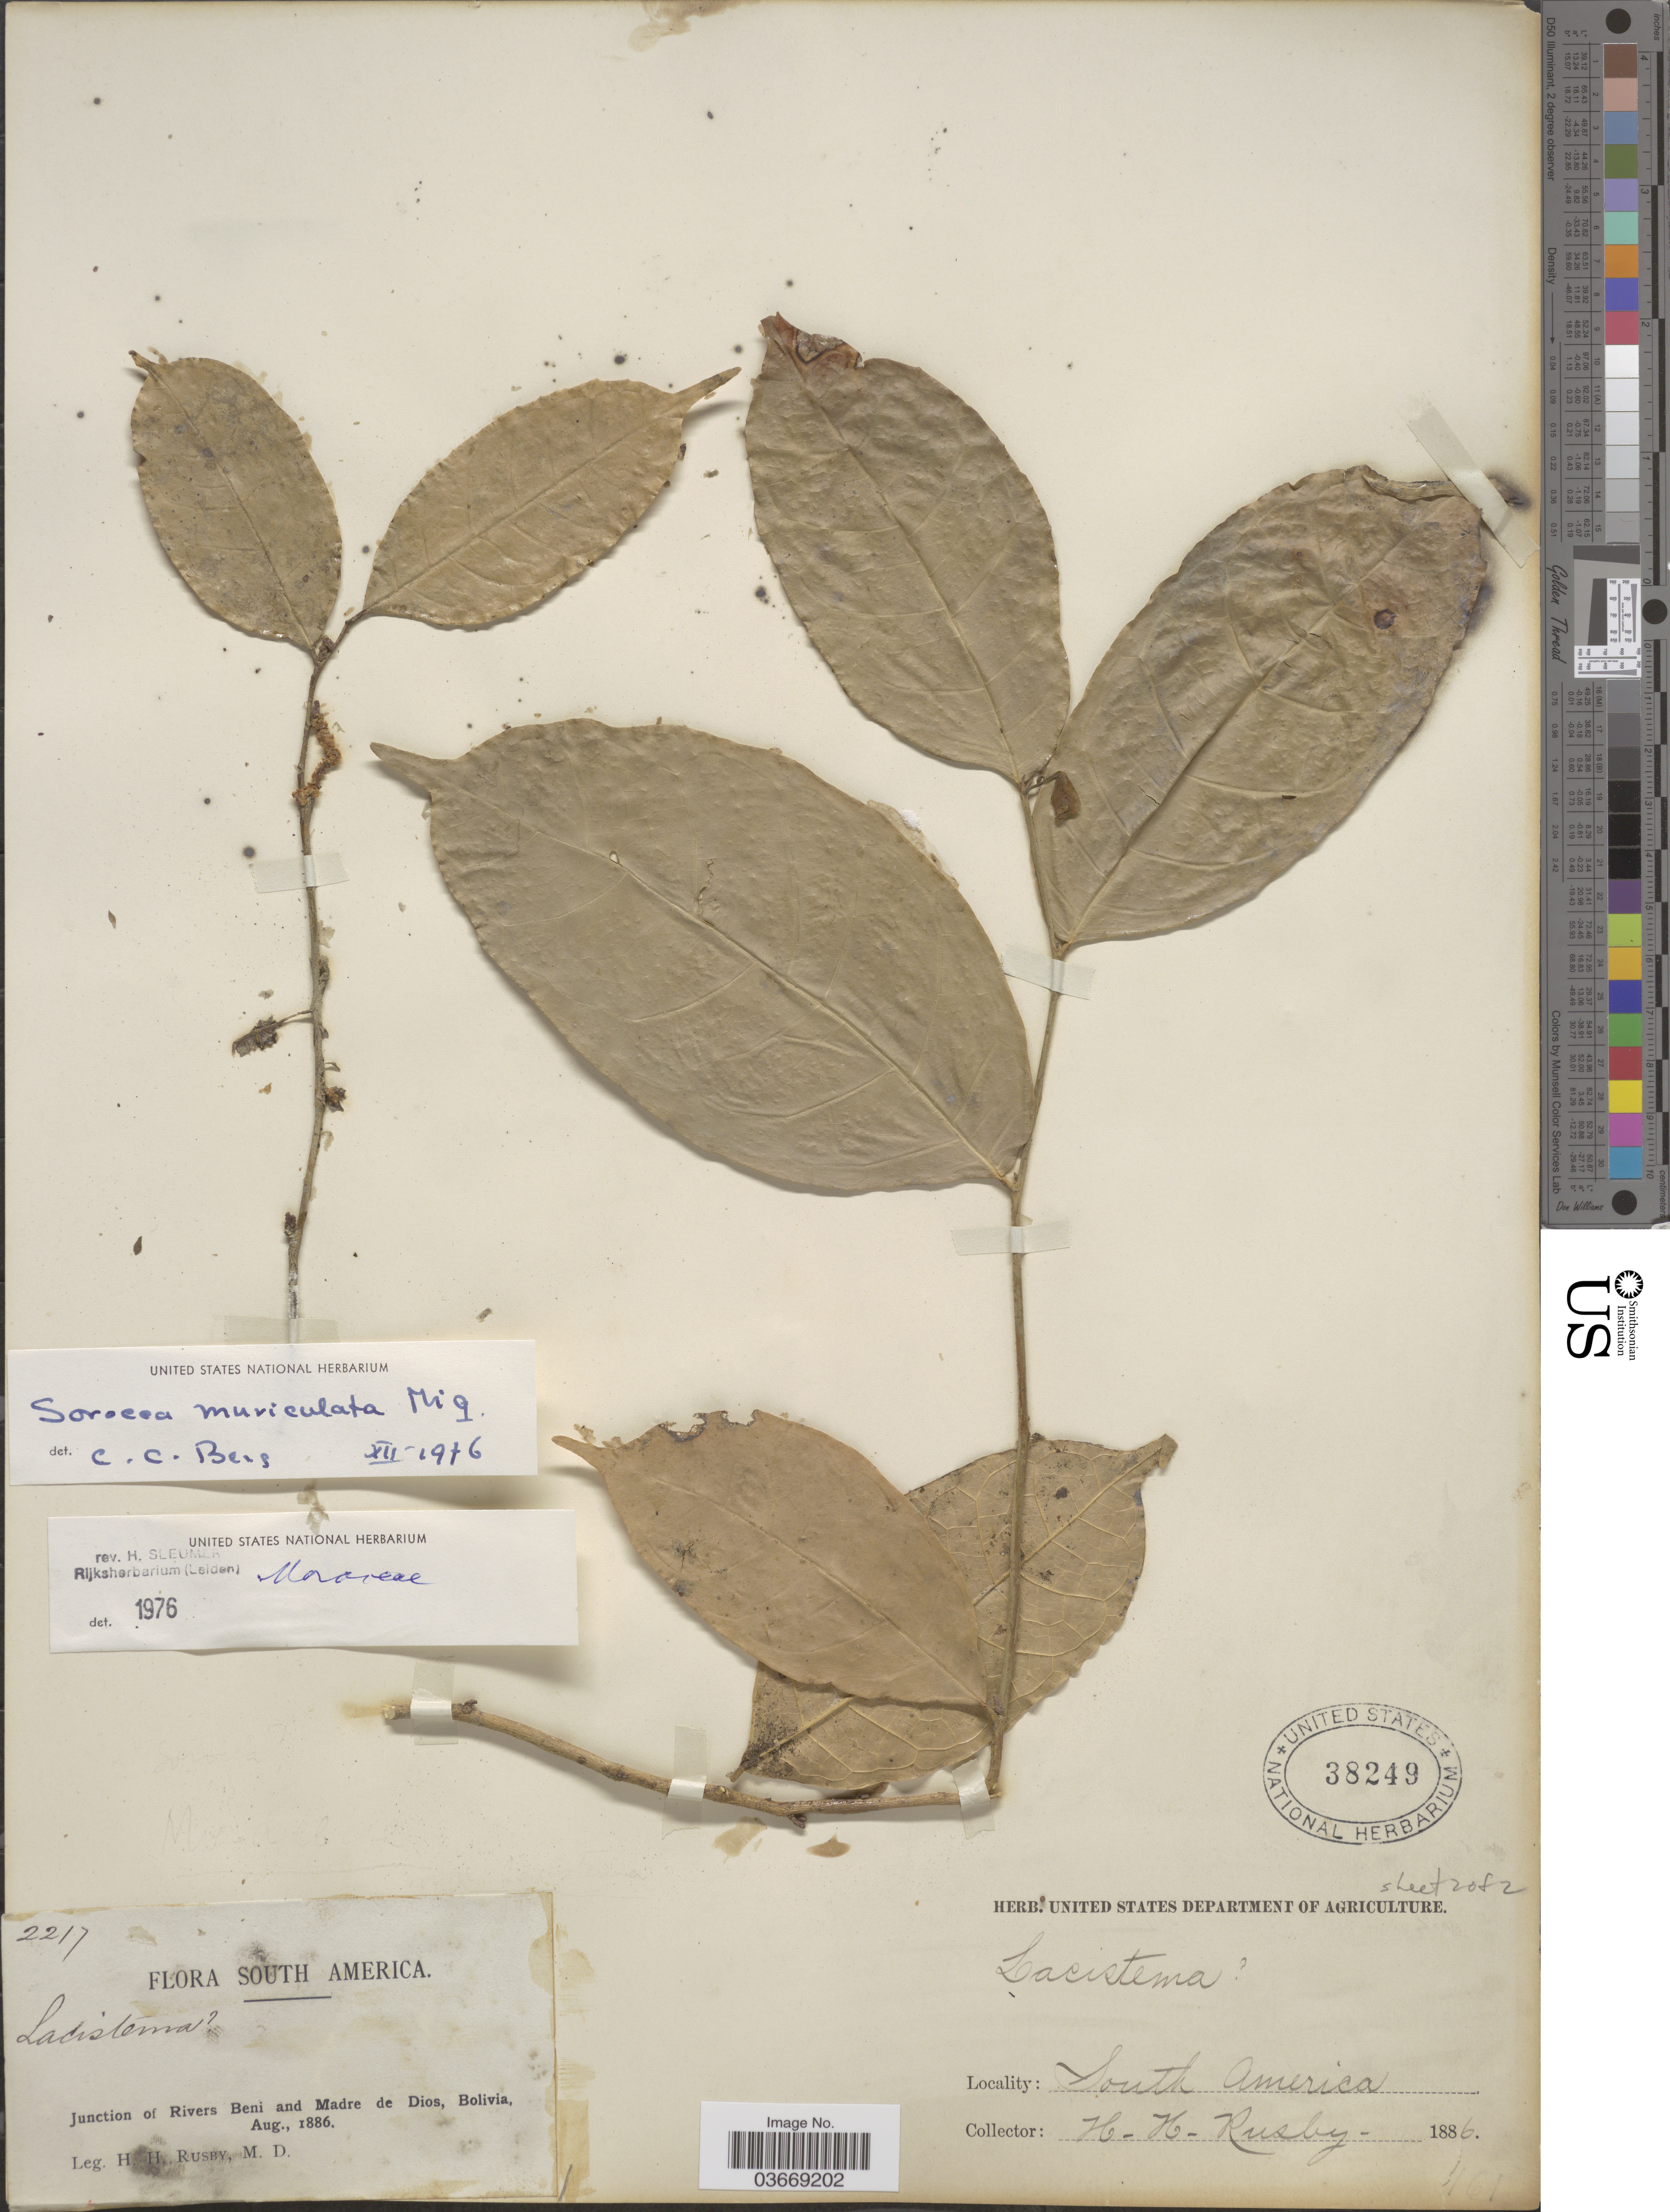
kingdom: Plantae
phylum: Tracheophyta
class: Magnoliopsida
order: Rosales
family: Moraceae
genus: Sorocea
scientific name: Sorocea muriculata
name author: Miq.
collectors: H. H. Rusby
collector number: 2217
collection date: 1886-08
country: Bolivia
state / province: Beni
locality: Junction of Rivers Beni and Madre de Dios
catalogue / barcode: US 38249